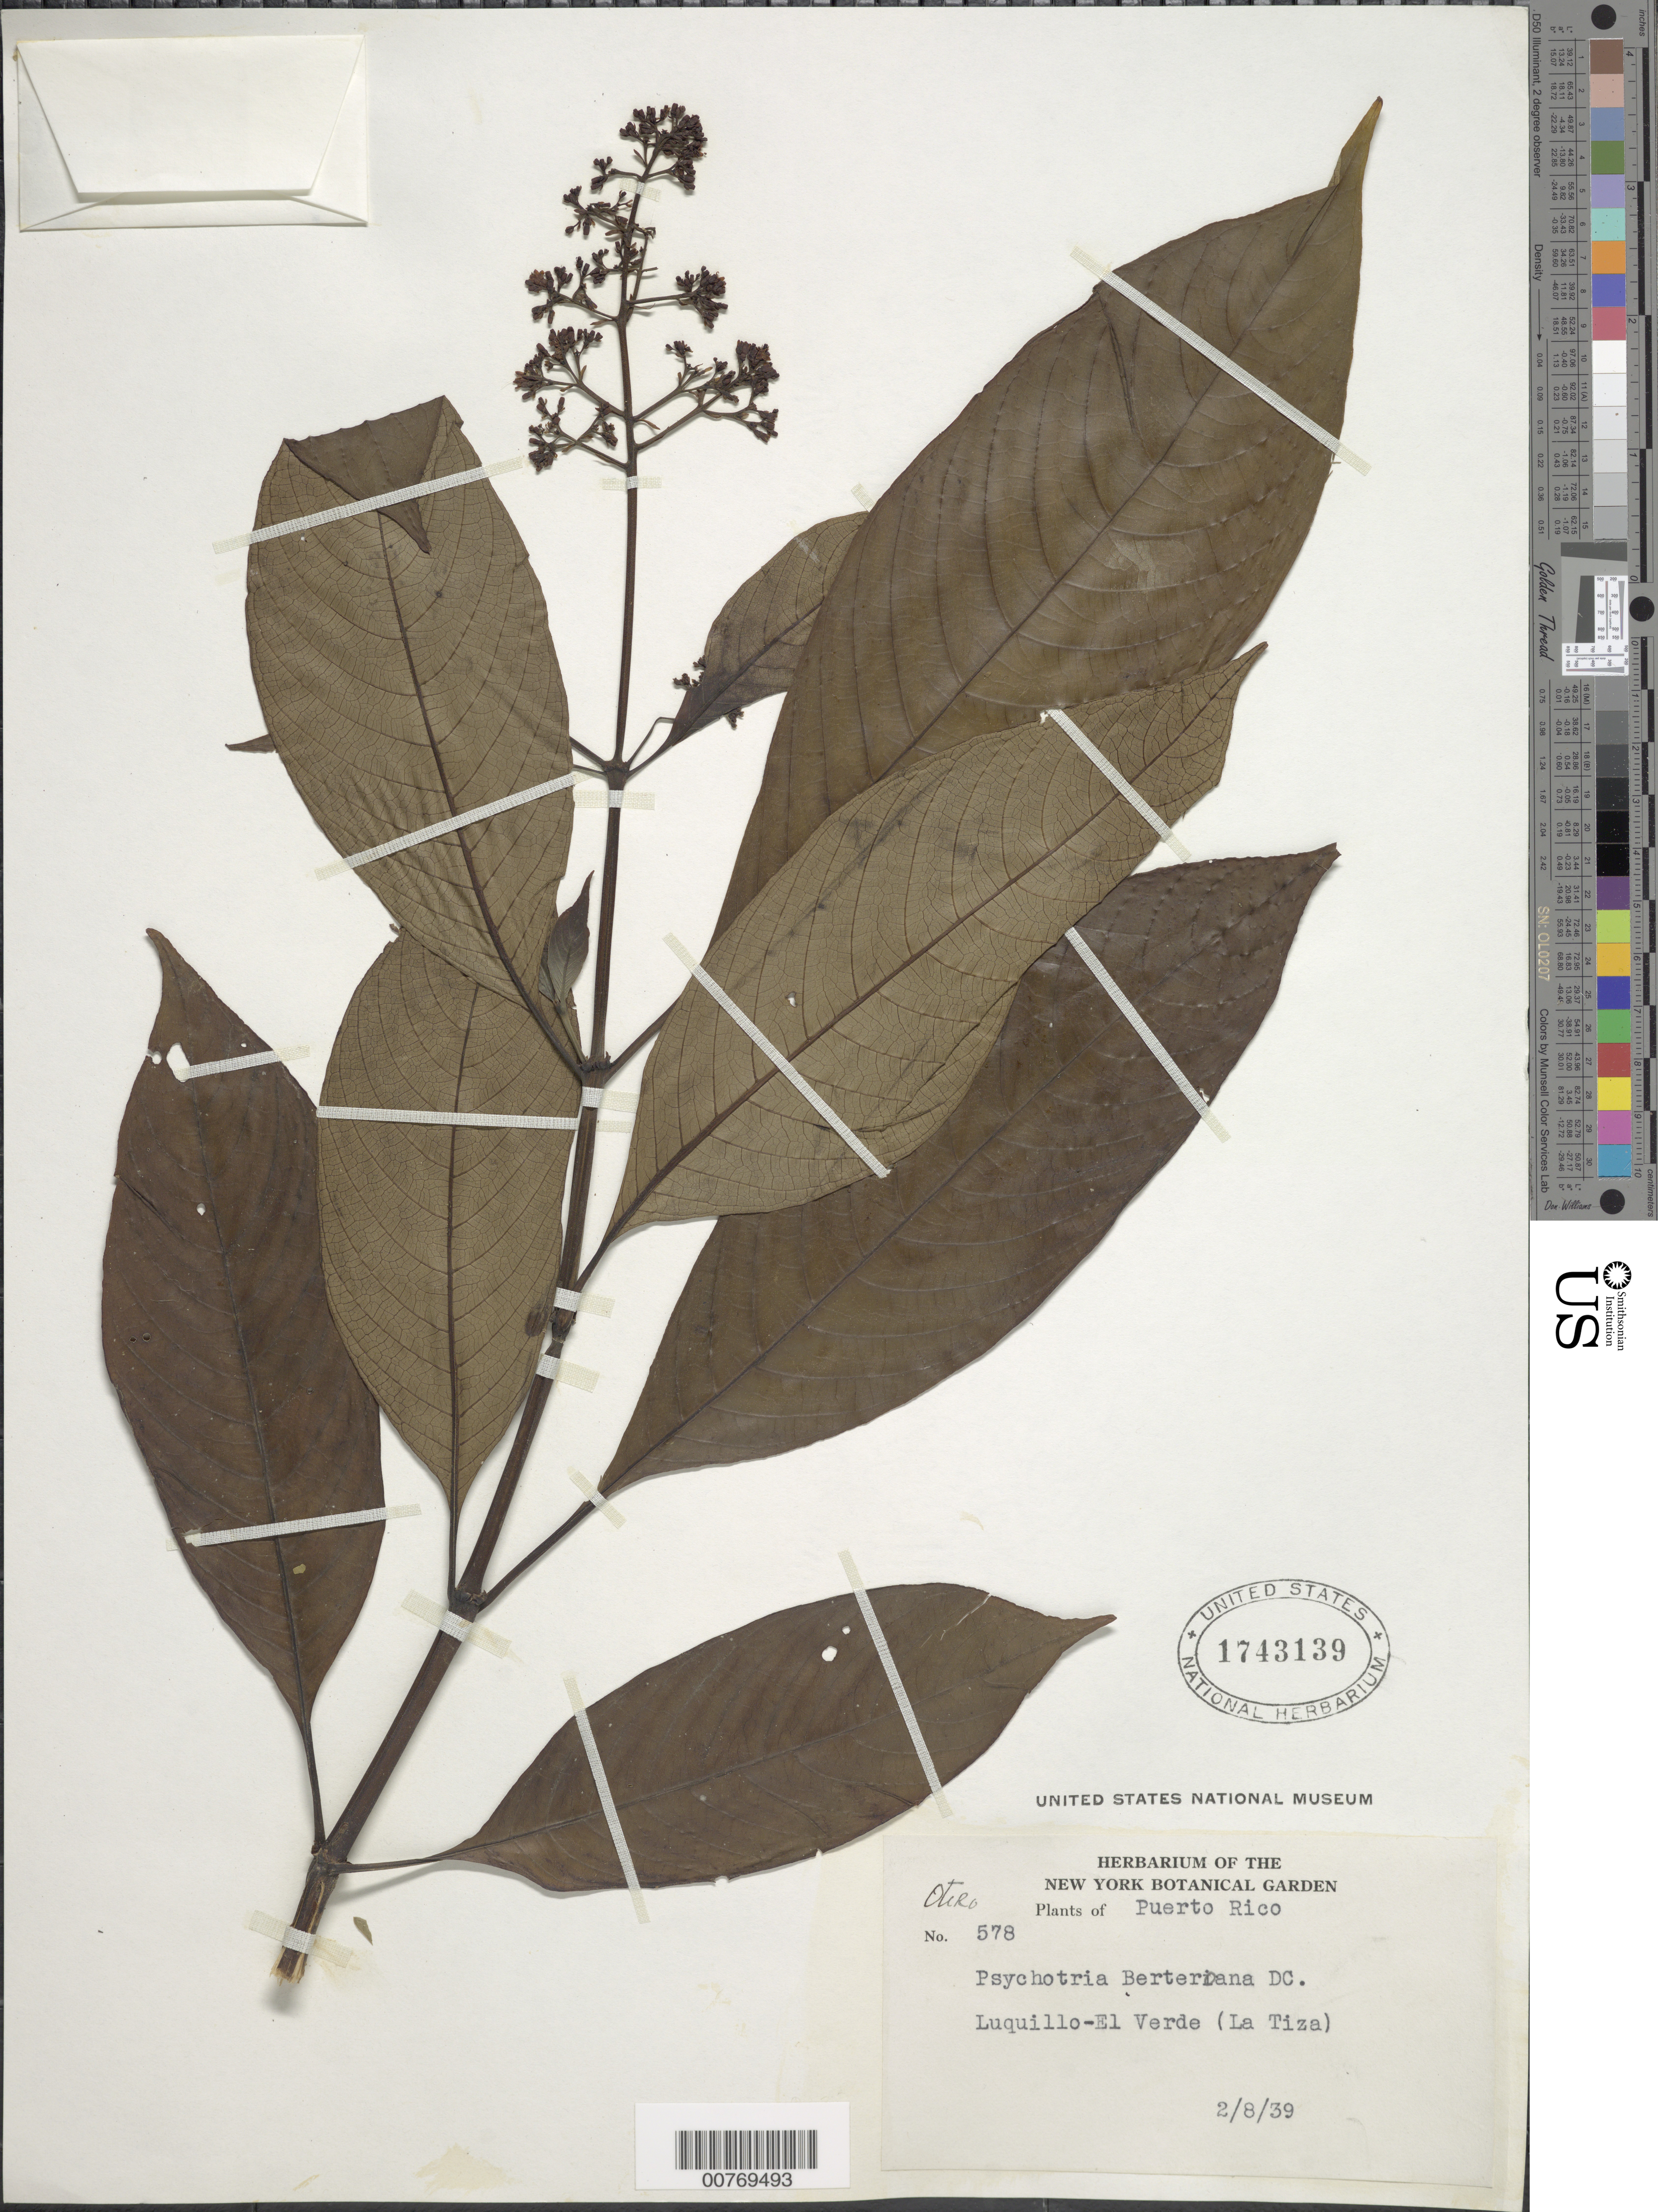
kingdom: Plantae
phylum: Tracheophyta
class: Magnoliopsida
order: Gentianales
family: Rubiaceae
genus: Psychotria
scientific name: Psychotria berteroana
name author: DC.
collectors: J. Otero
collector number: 578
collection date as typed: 02 Aug 1939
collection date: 1939-08-02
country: Puerto Rico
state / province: Luquillo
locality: Luquillo-El Verde (La Tiza)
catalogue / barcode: US 1743139